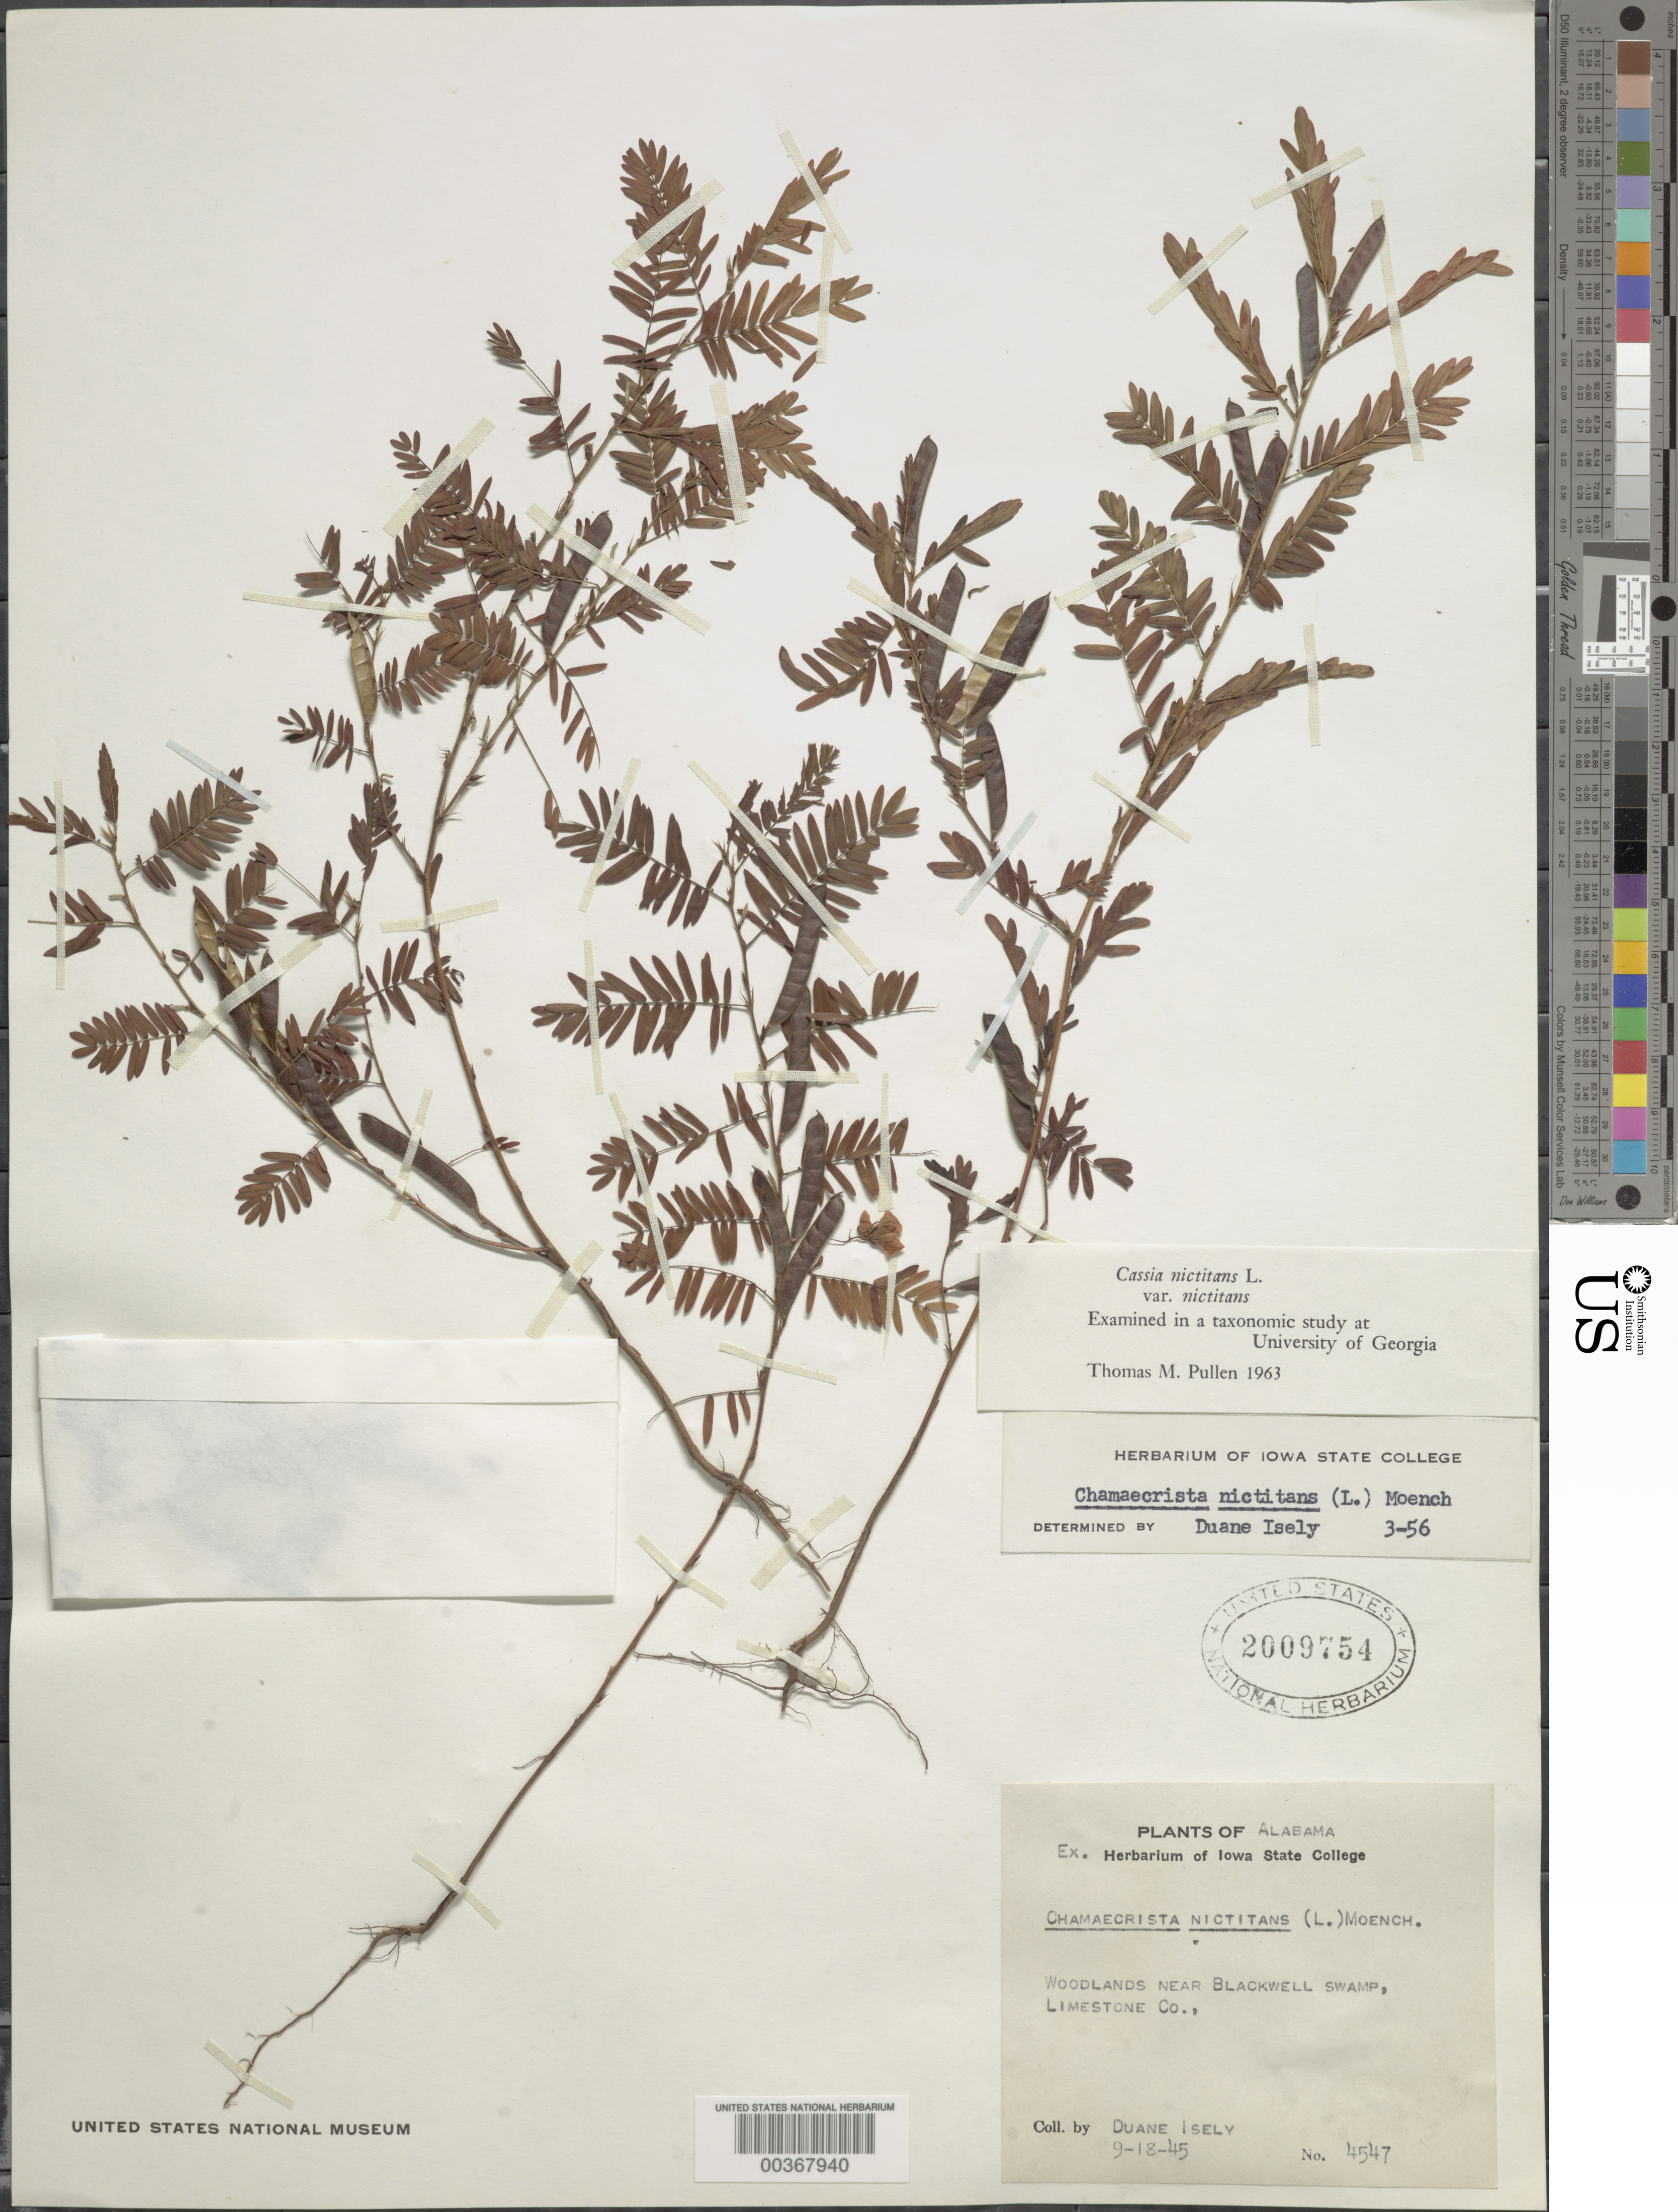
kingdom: Plantae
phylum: Tracheophyta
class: Magnoliopsida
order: Fabales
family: Fabaceae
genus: Chamaecrista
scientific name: Chamaecrista nictitans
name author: (L.) Moench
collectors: D. Isely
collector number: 4547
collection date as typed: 18 Sep 1945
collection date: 1945-09-18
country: United States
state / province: Alabama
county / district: Limestone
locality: Near blackwell swamp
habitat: Woodlands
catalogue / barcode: US 2009754